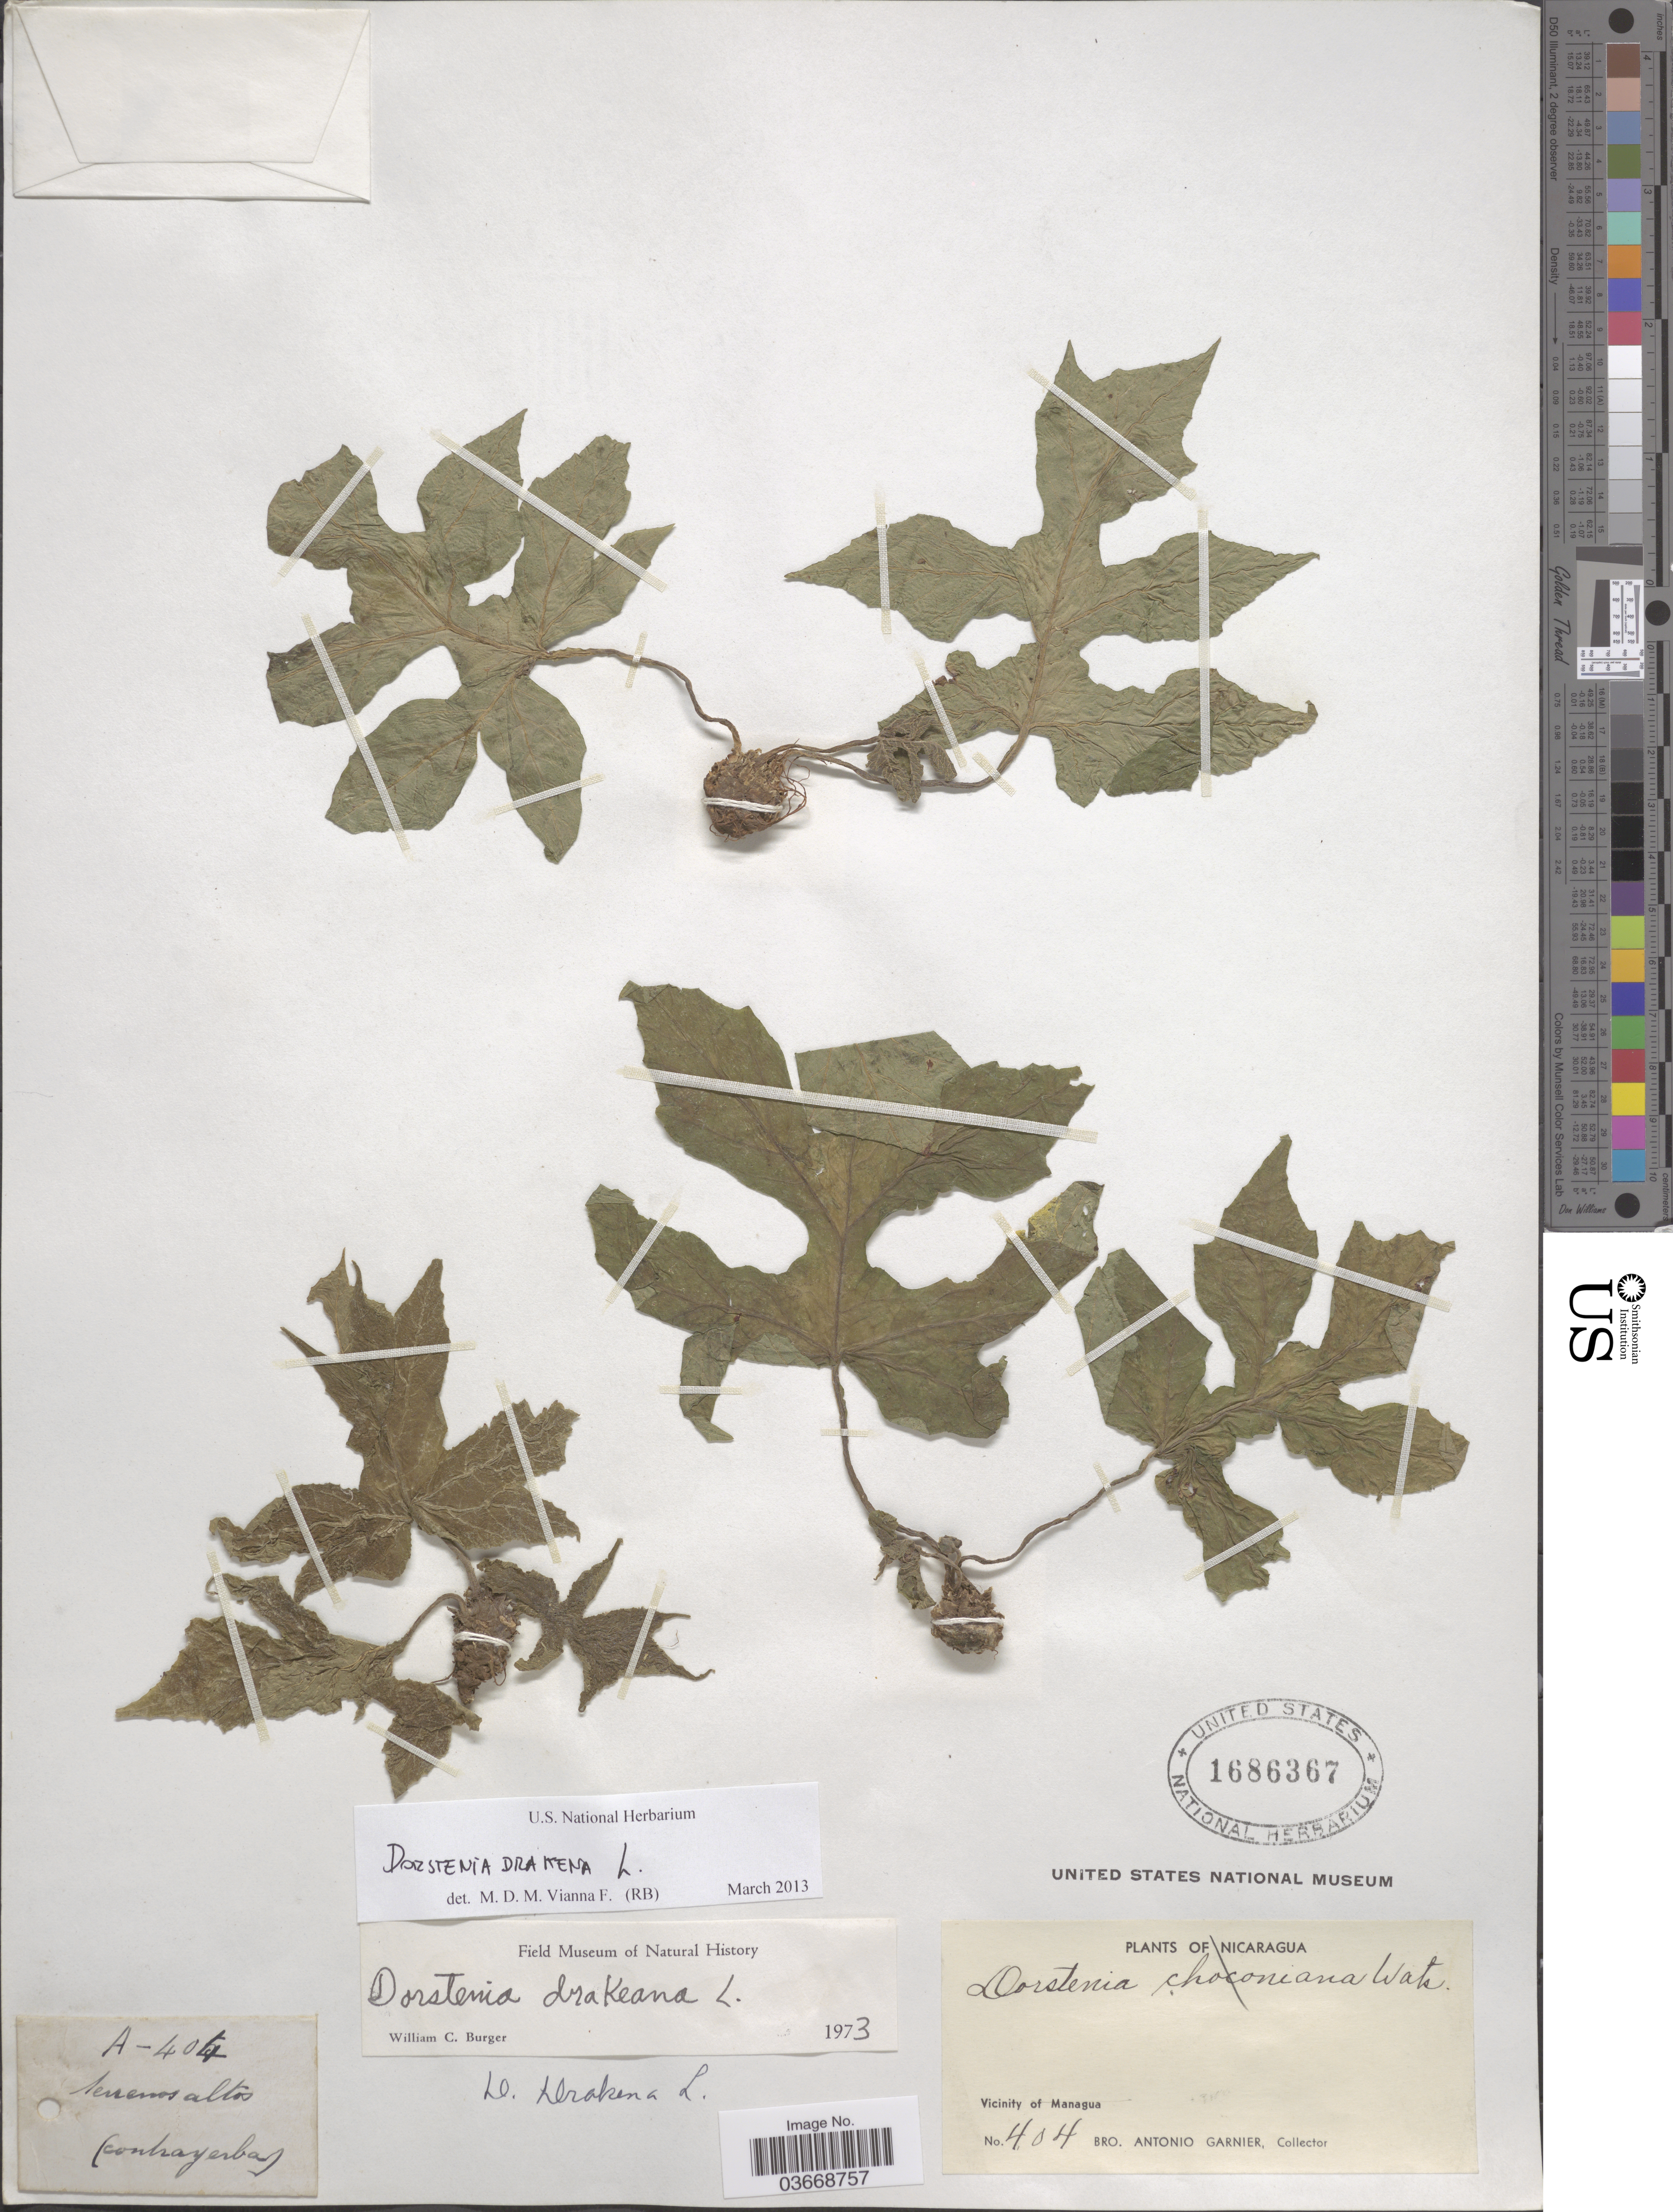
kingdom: Plantae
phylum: Tracheophyta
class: Magnoliopsida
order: Rosales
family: Moraceae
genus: Dorstenia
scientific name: Dorstenia drakena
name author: L.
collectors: Bro. A. Garnier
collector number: A-404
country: Nicaragua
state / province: Managua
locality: Senemos* altos (contrayerba)?. Vicinity of Managua.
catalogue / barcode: US 1686367